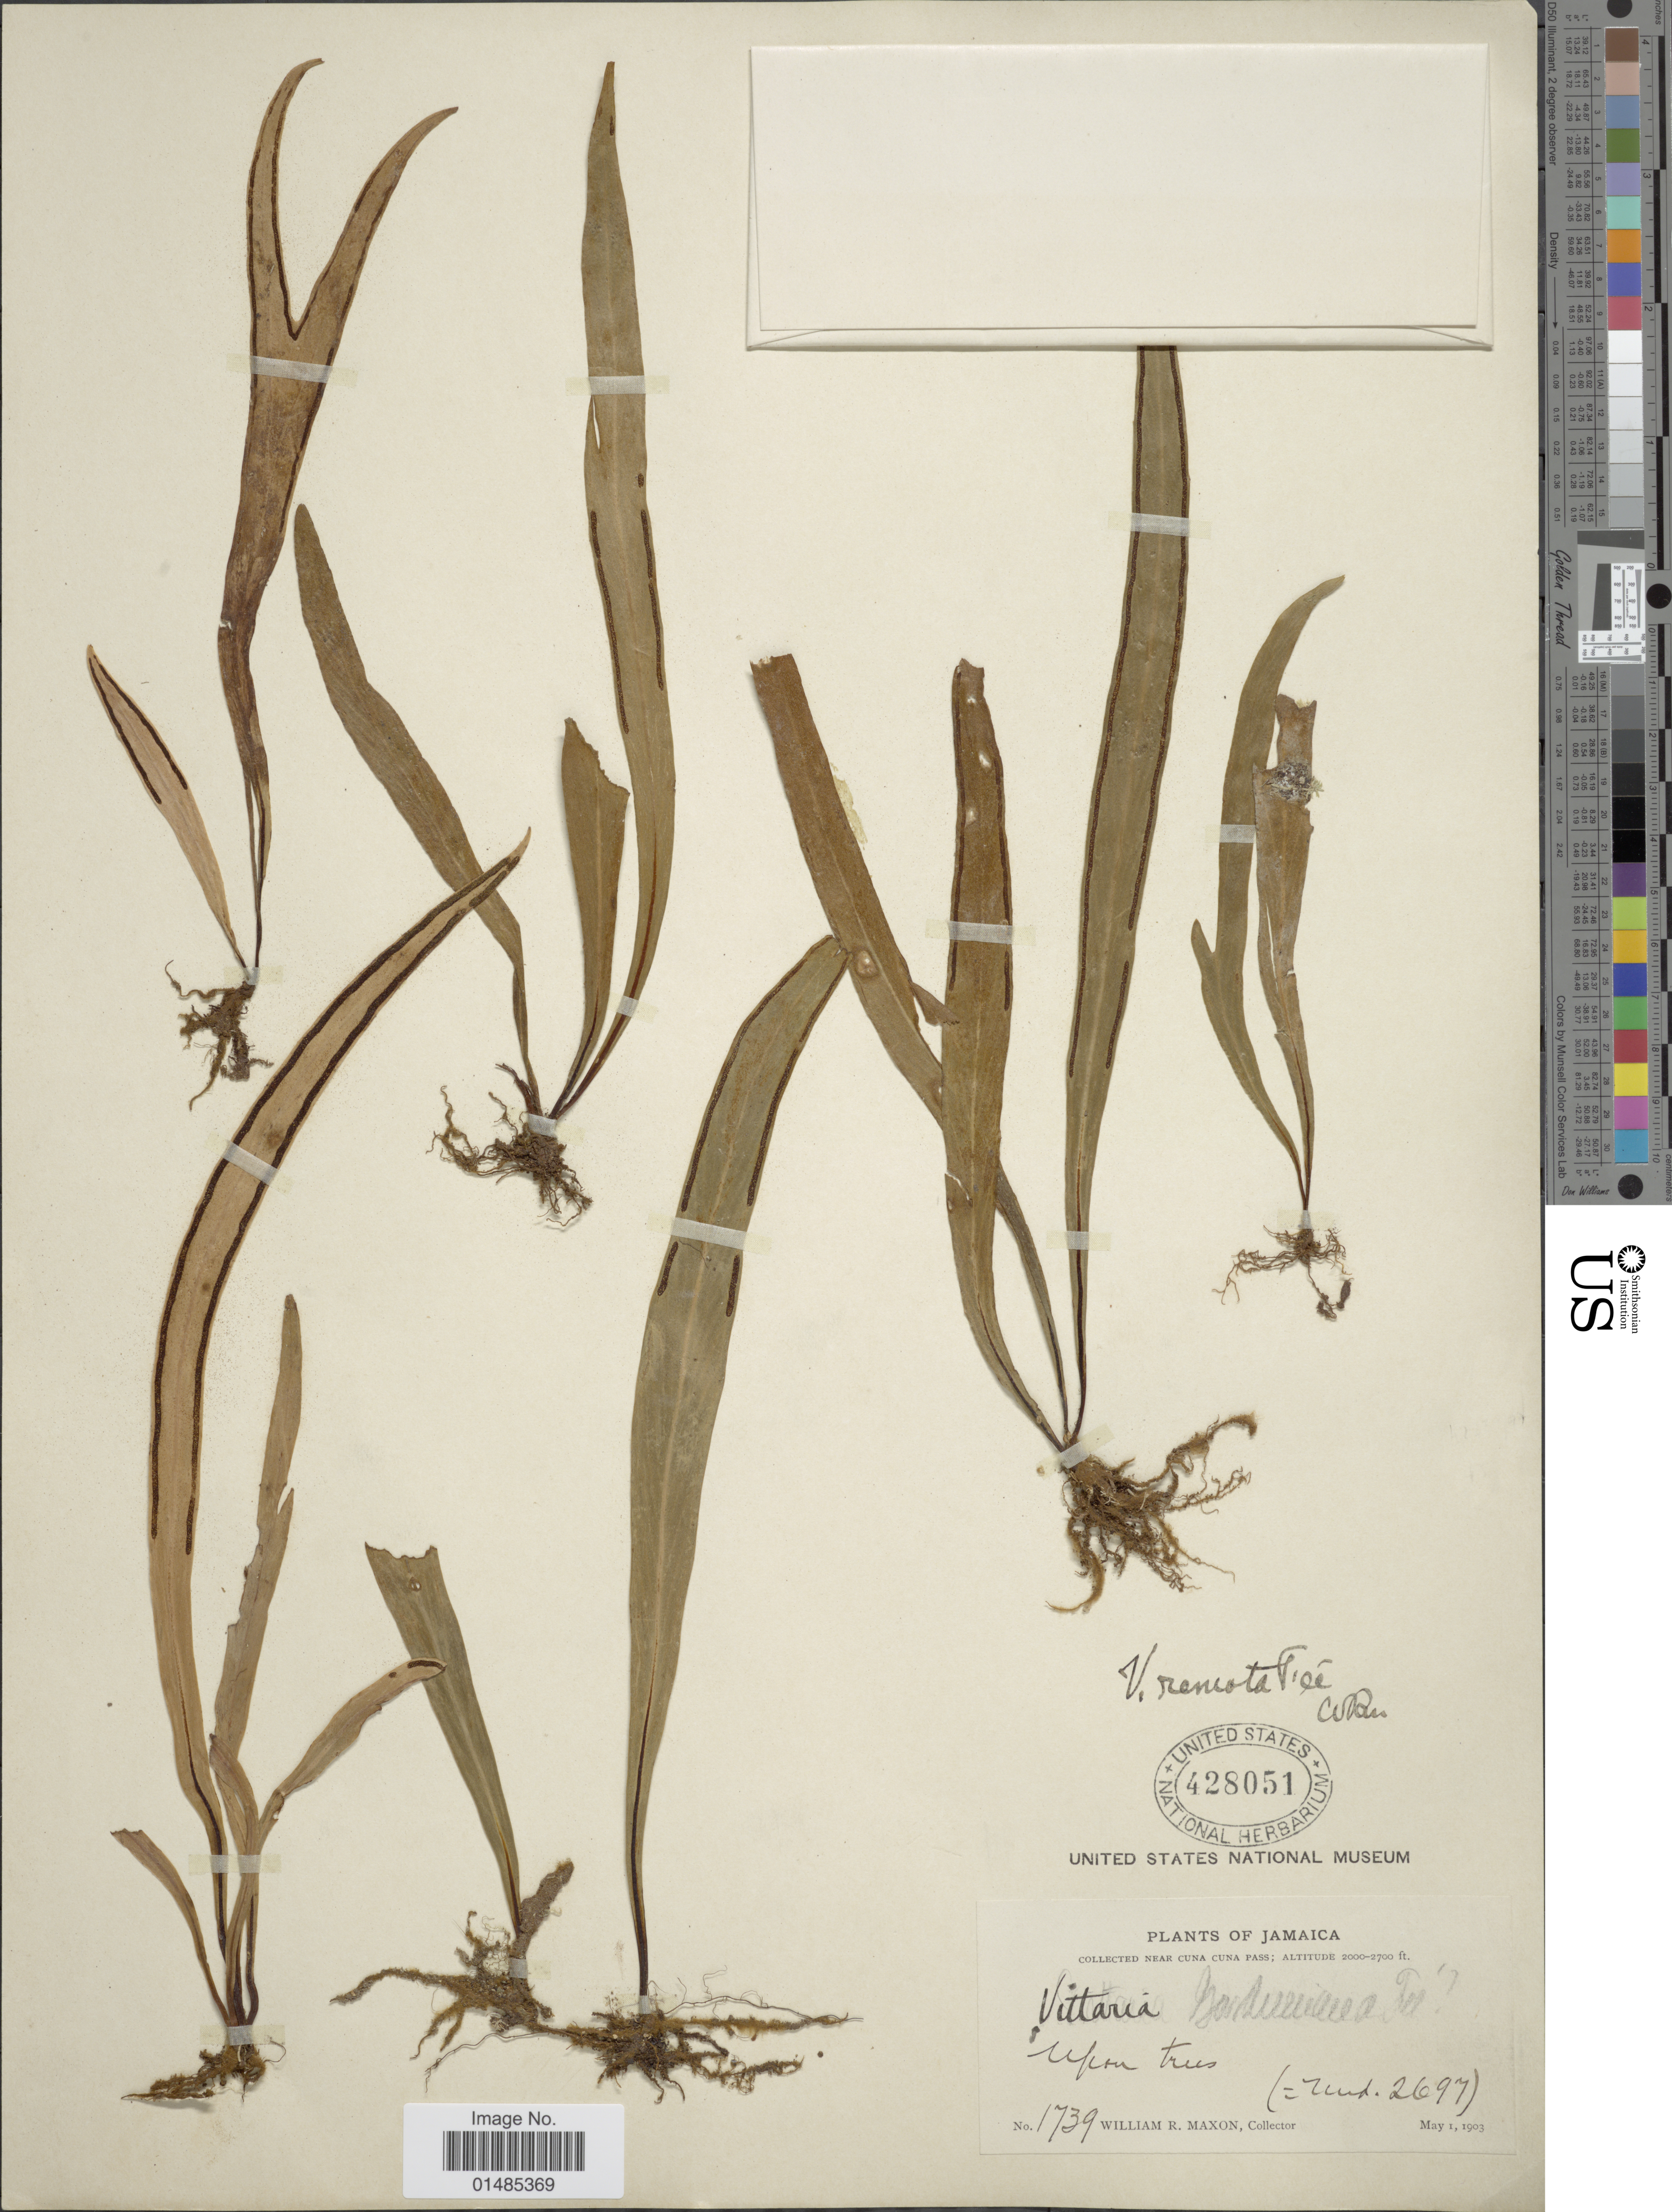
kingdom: Plantae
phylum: Tracheophyta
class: Polypodiopsida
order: Polypodiales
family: Pteridaceae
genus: Radiovittaria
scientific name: Radiovittaria remota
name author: (Fée) E.H. Crane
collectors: W. R. Maxon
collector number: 1739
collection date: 1903-05-01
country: Jamaica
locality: Collected near Cuna Cuna Pass.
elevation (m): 610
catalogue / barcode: US 428051